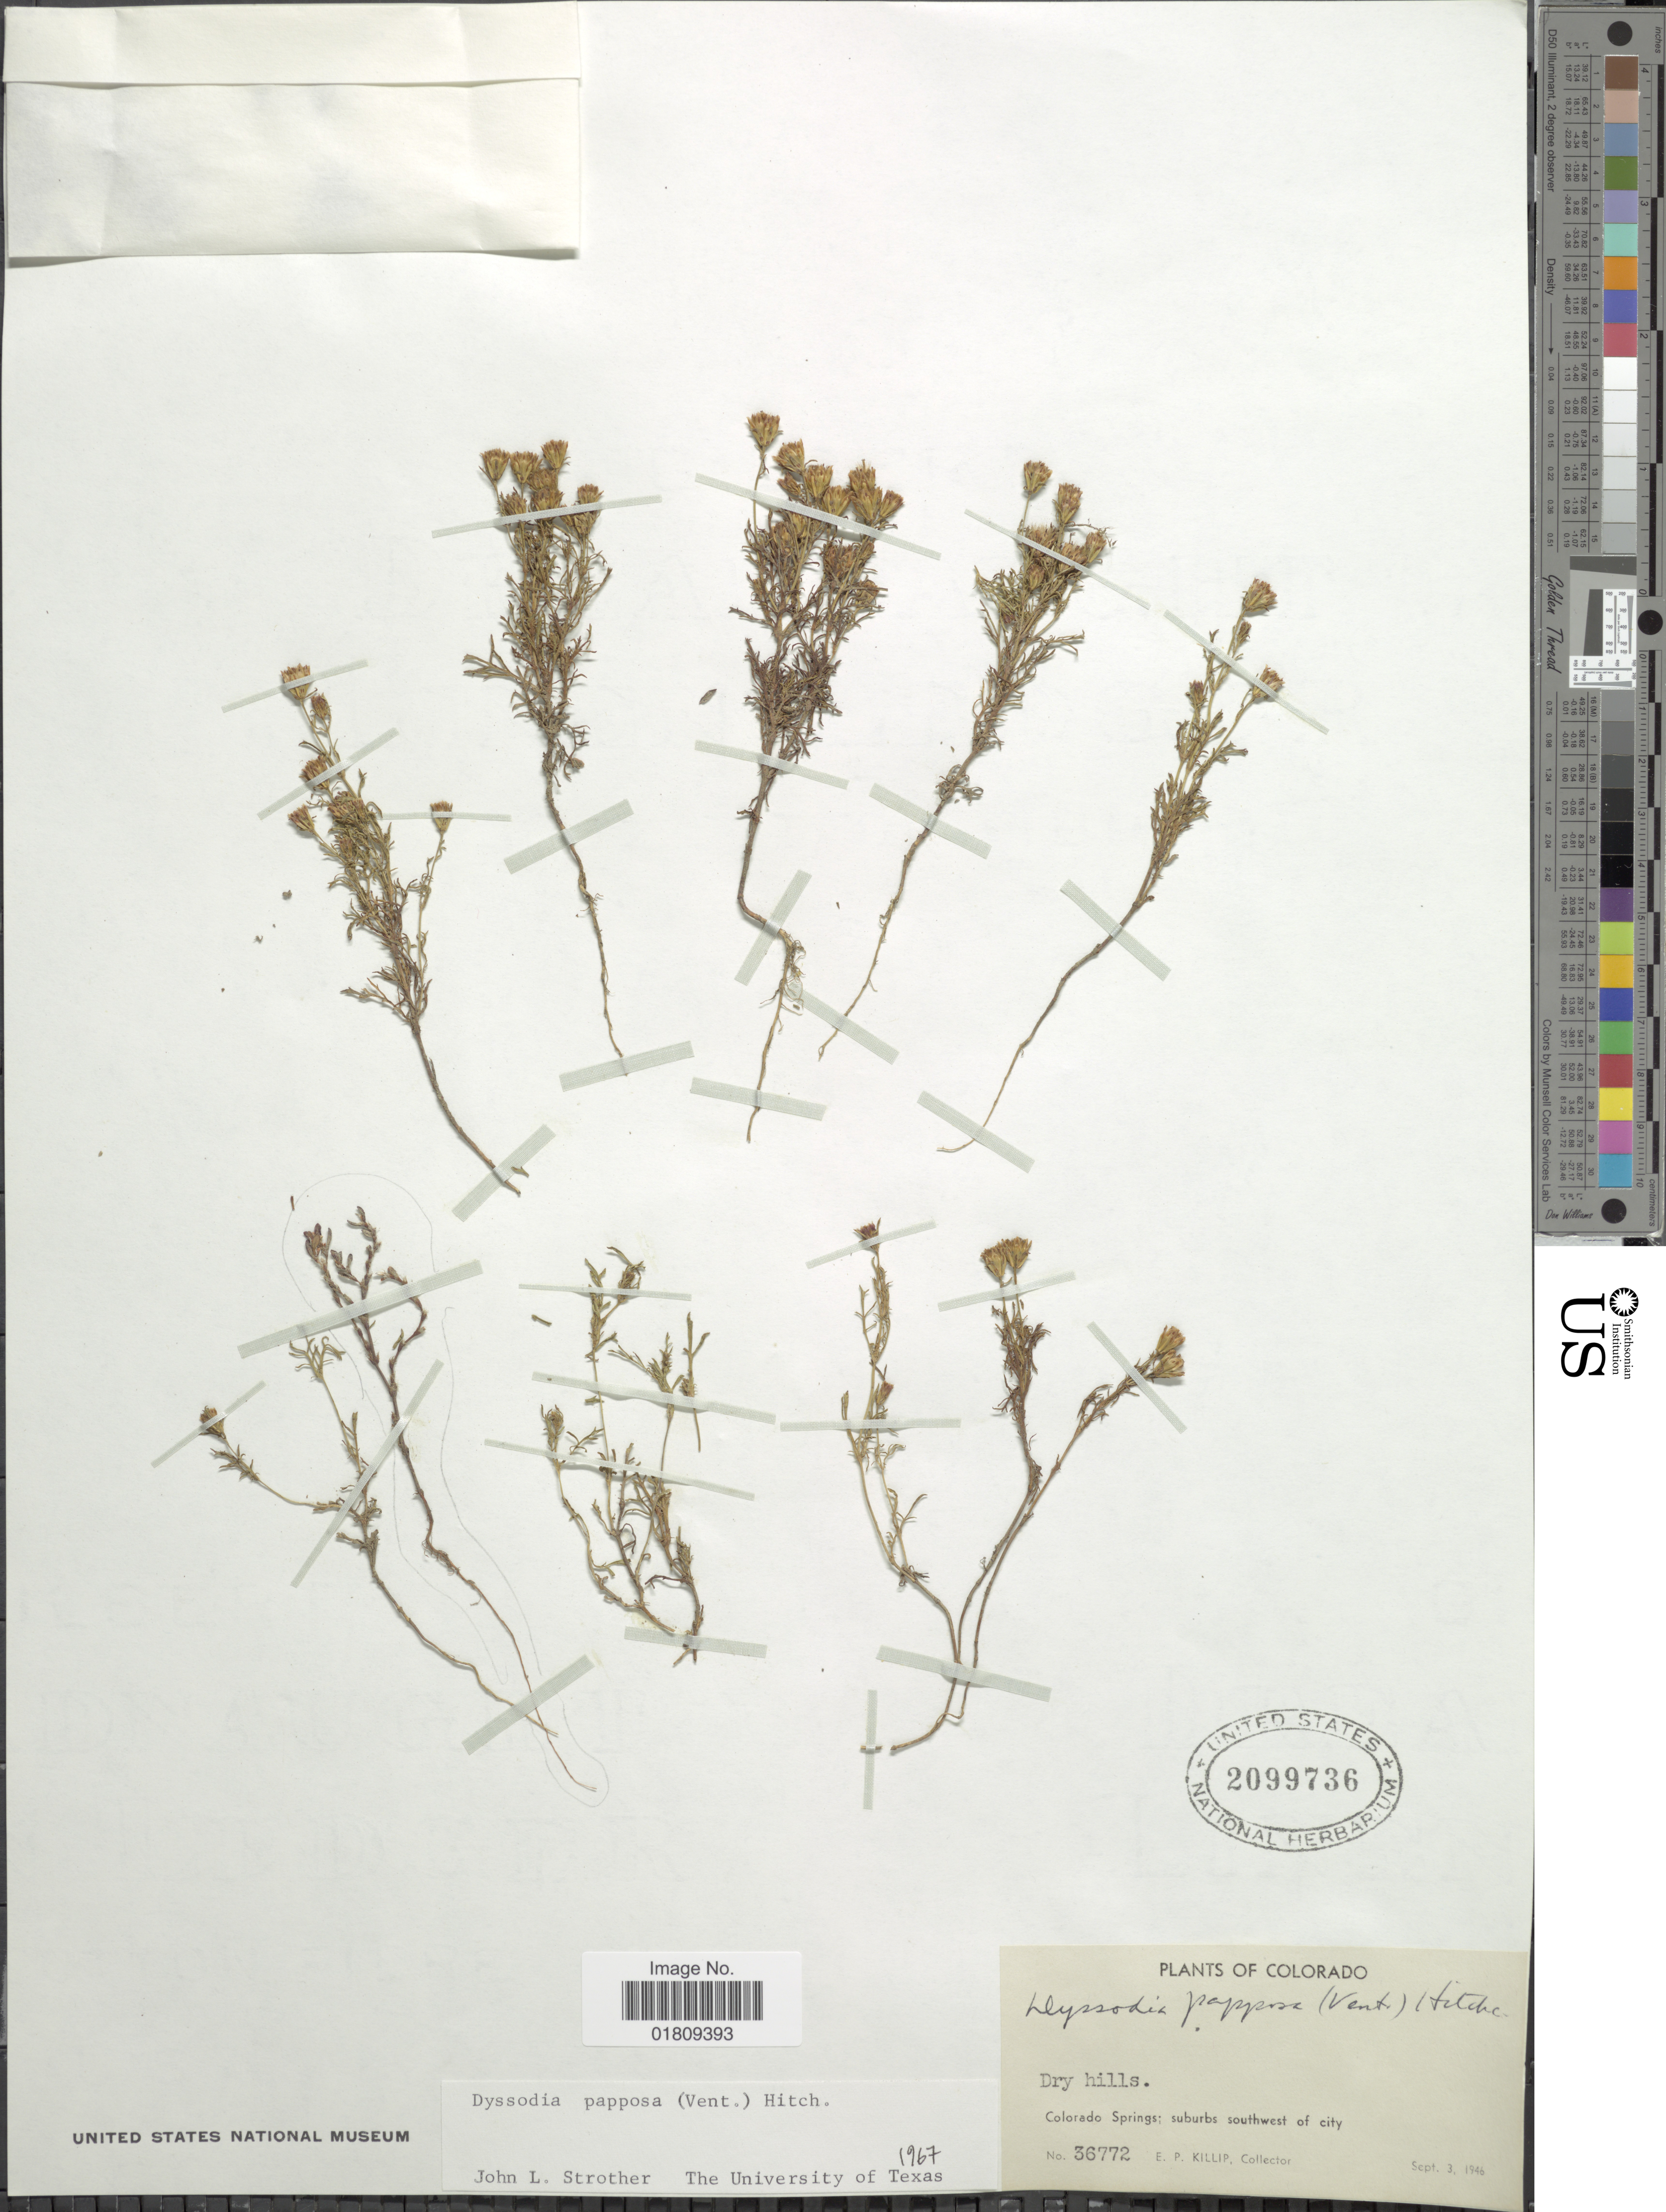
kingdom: Plantae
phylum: Tracheophyta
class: Magnoliopsida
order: Asterales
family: Asteraceae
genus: Dyssodia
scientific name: Dyssodia papposa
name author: (Vent.) Hitchc.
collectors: E. P. Killip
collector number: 36772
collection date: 1946-09-03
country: United States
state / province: Colorado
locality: Dry hills, Colorado Springs; suburbs southwest of city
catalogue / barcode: US 2099736